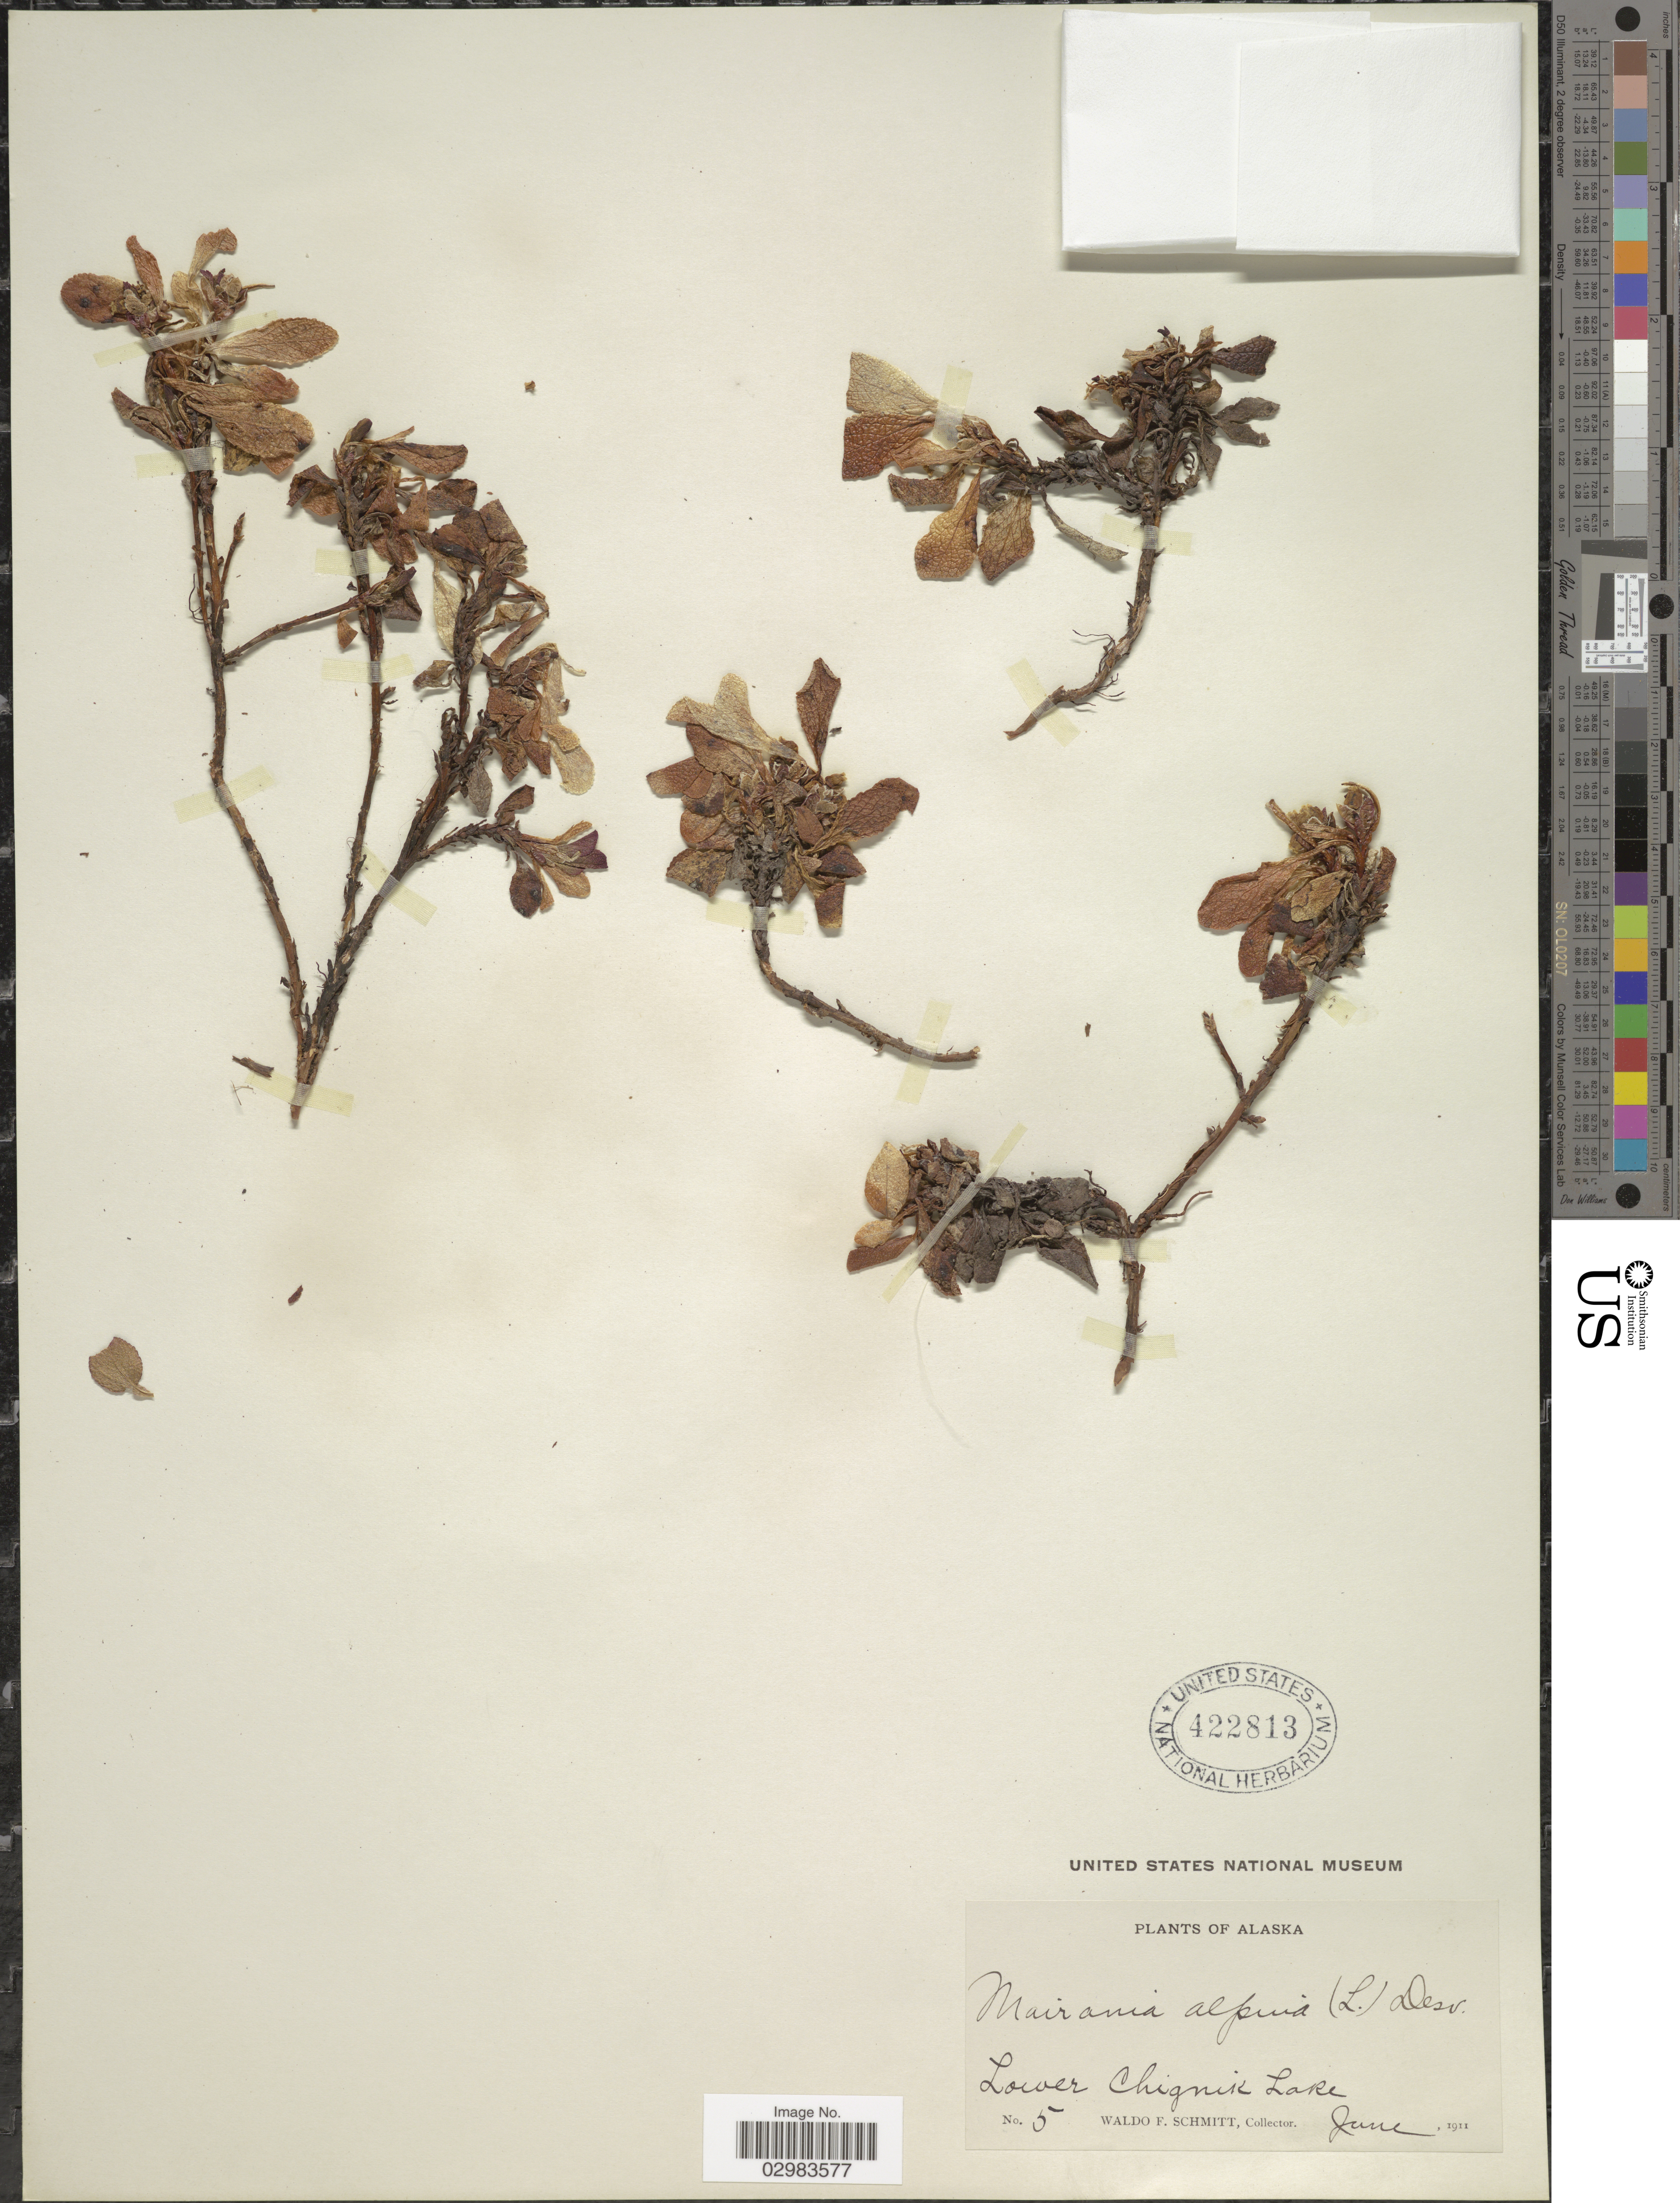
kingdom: Plantae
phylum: Tracheophyta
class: Magnoliopsida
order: Ericales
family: Ericaceae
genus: Arctostaphylos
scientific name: Arctostaphylos alpina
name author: (L.) Spreng.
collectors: W. F. Schmitt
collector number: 5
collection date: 1911-06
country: United States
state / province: Alaska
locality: Lower Chignik Lake.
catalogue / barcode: US 422813